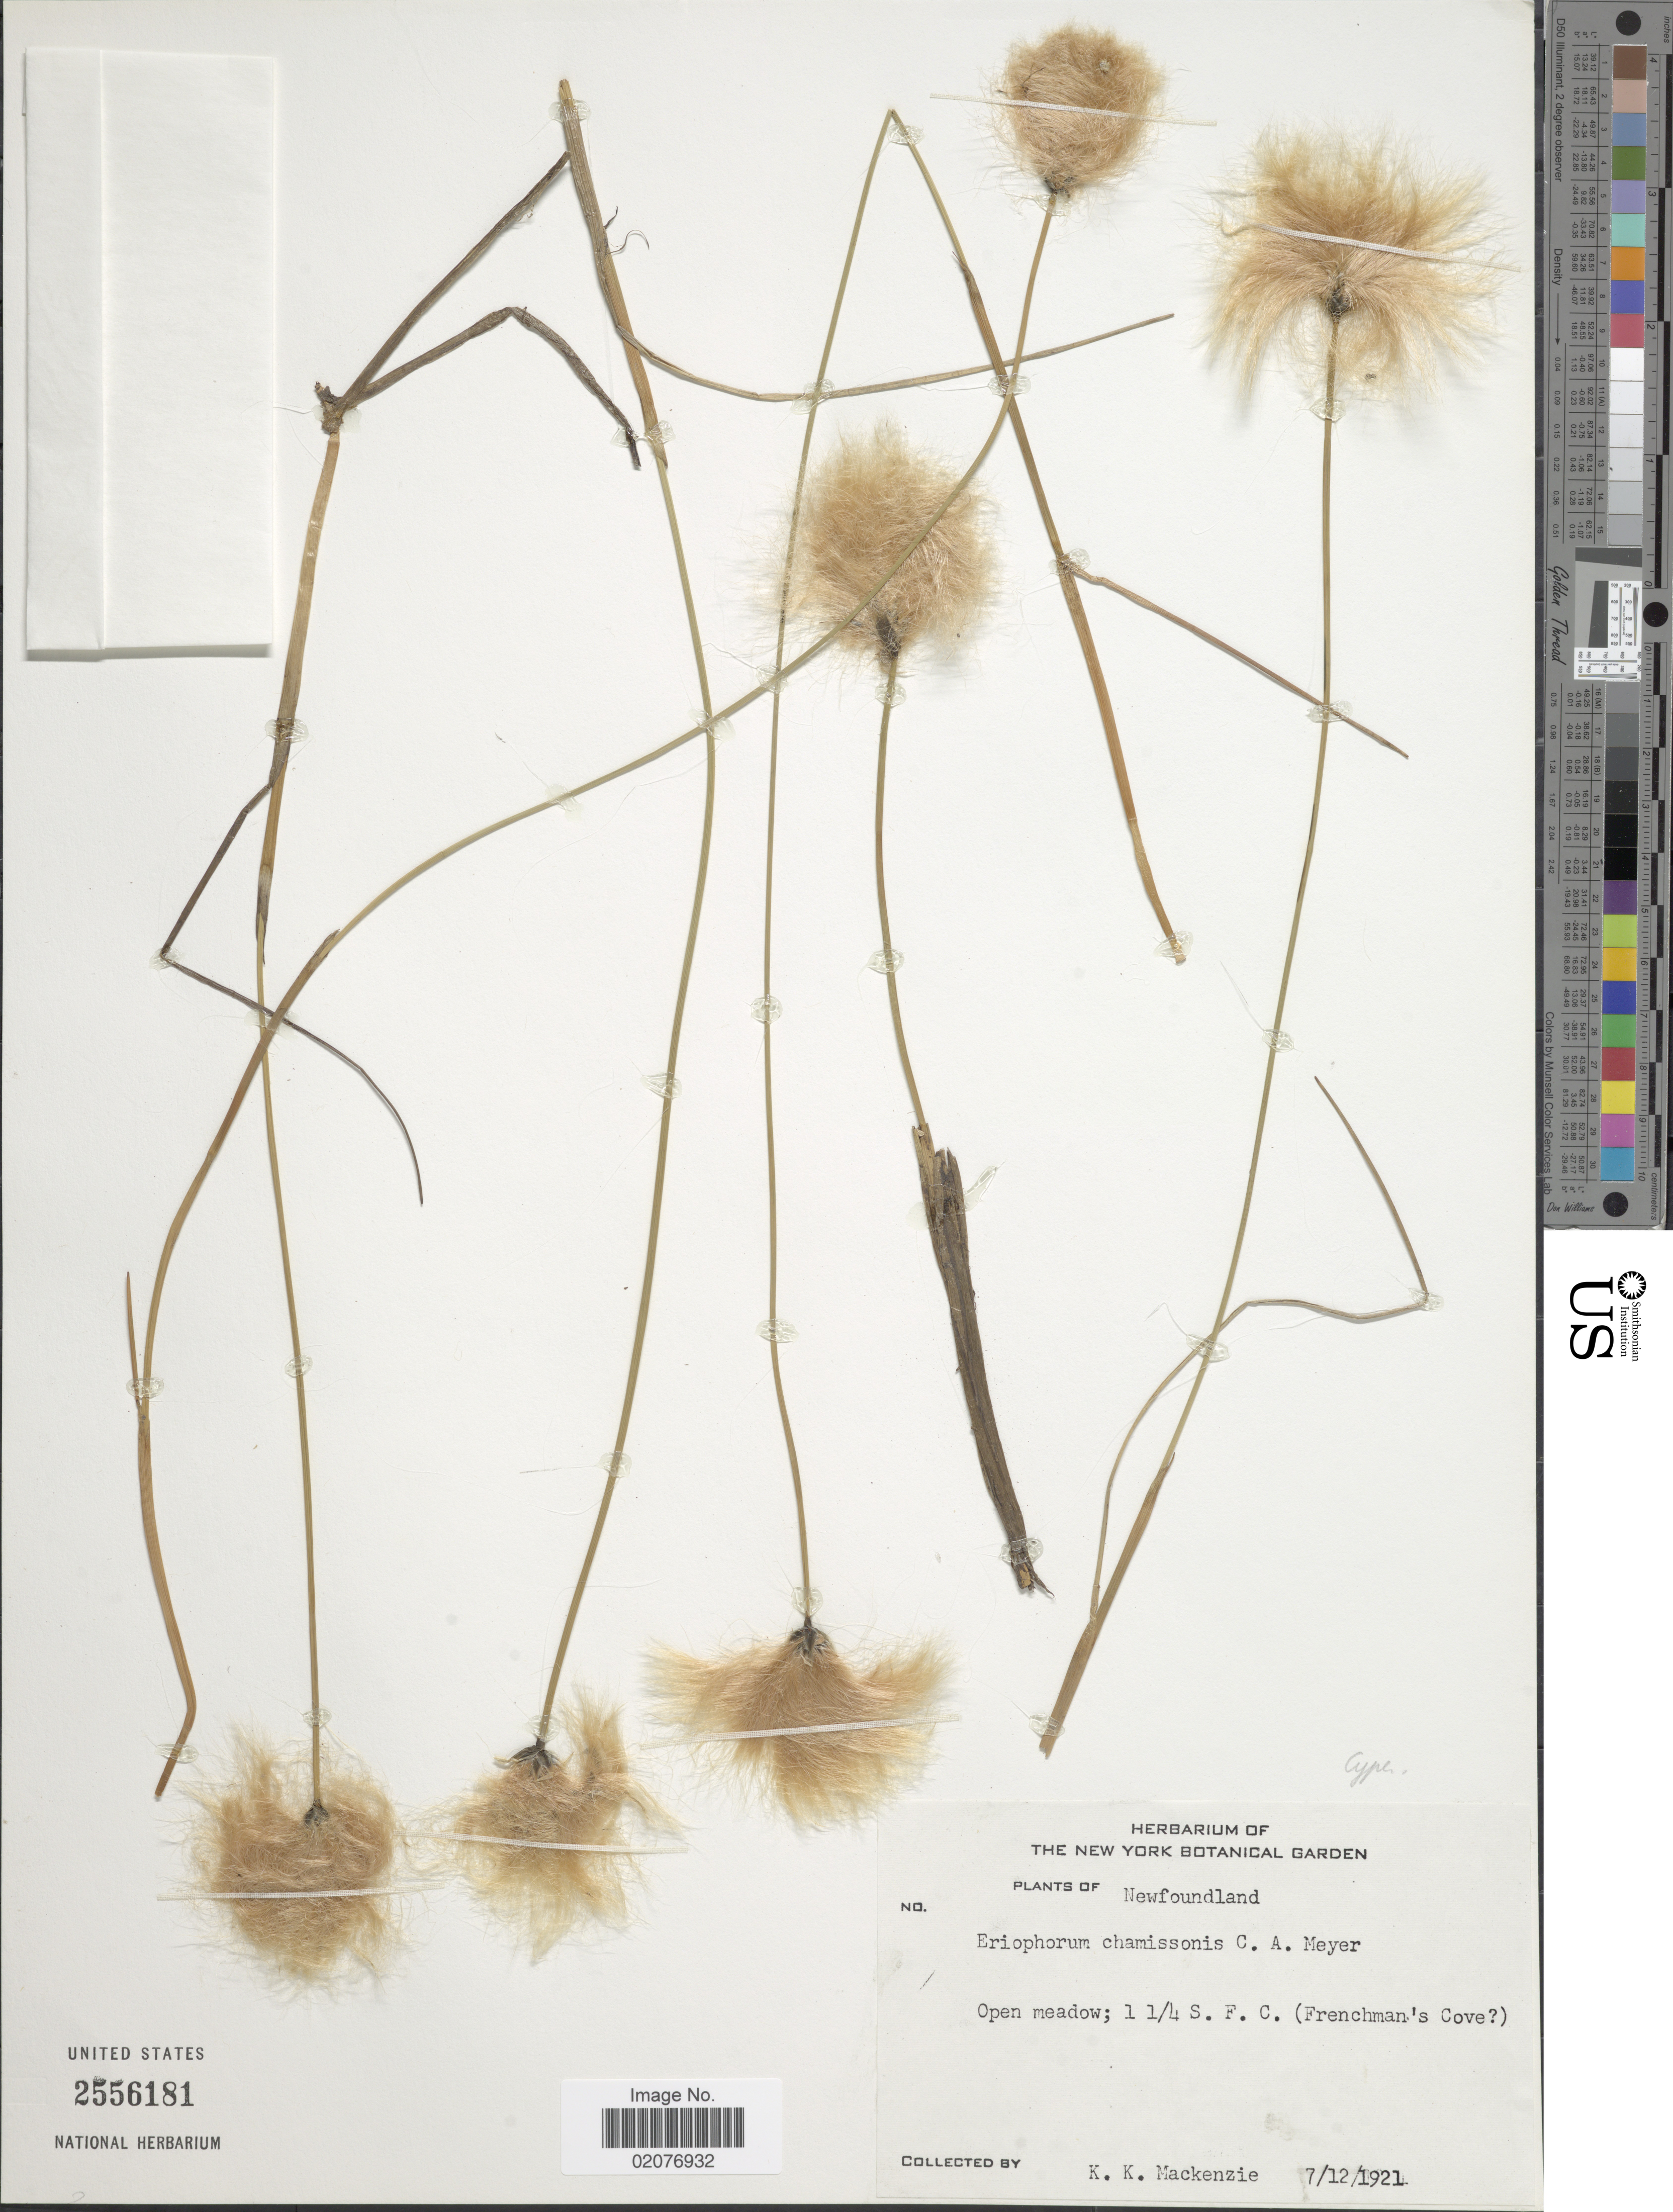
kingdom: Plantae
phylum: Tracheophyta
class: Liliopsida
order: Poales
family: Cyperaceae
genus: Eriophorum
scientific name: Eriophorum chamissonis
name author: C.A. Mey.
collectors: K. K. Mackenzie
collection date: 1921-12-07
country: Canada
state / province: Newfoundland and Labrador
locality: Open meadow; 1¼ S.F.C (Frenchman's Cove [unsure placement])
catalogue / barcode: US 2556181